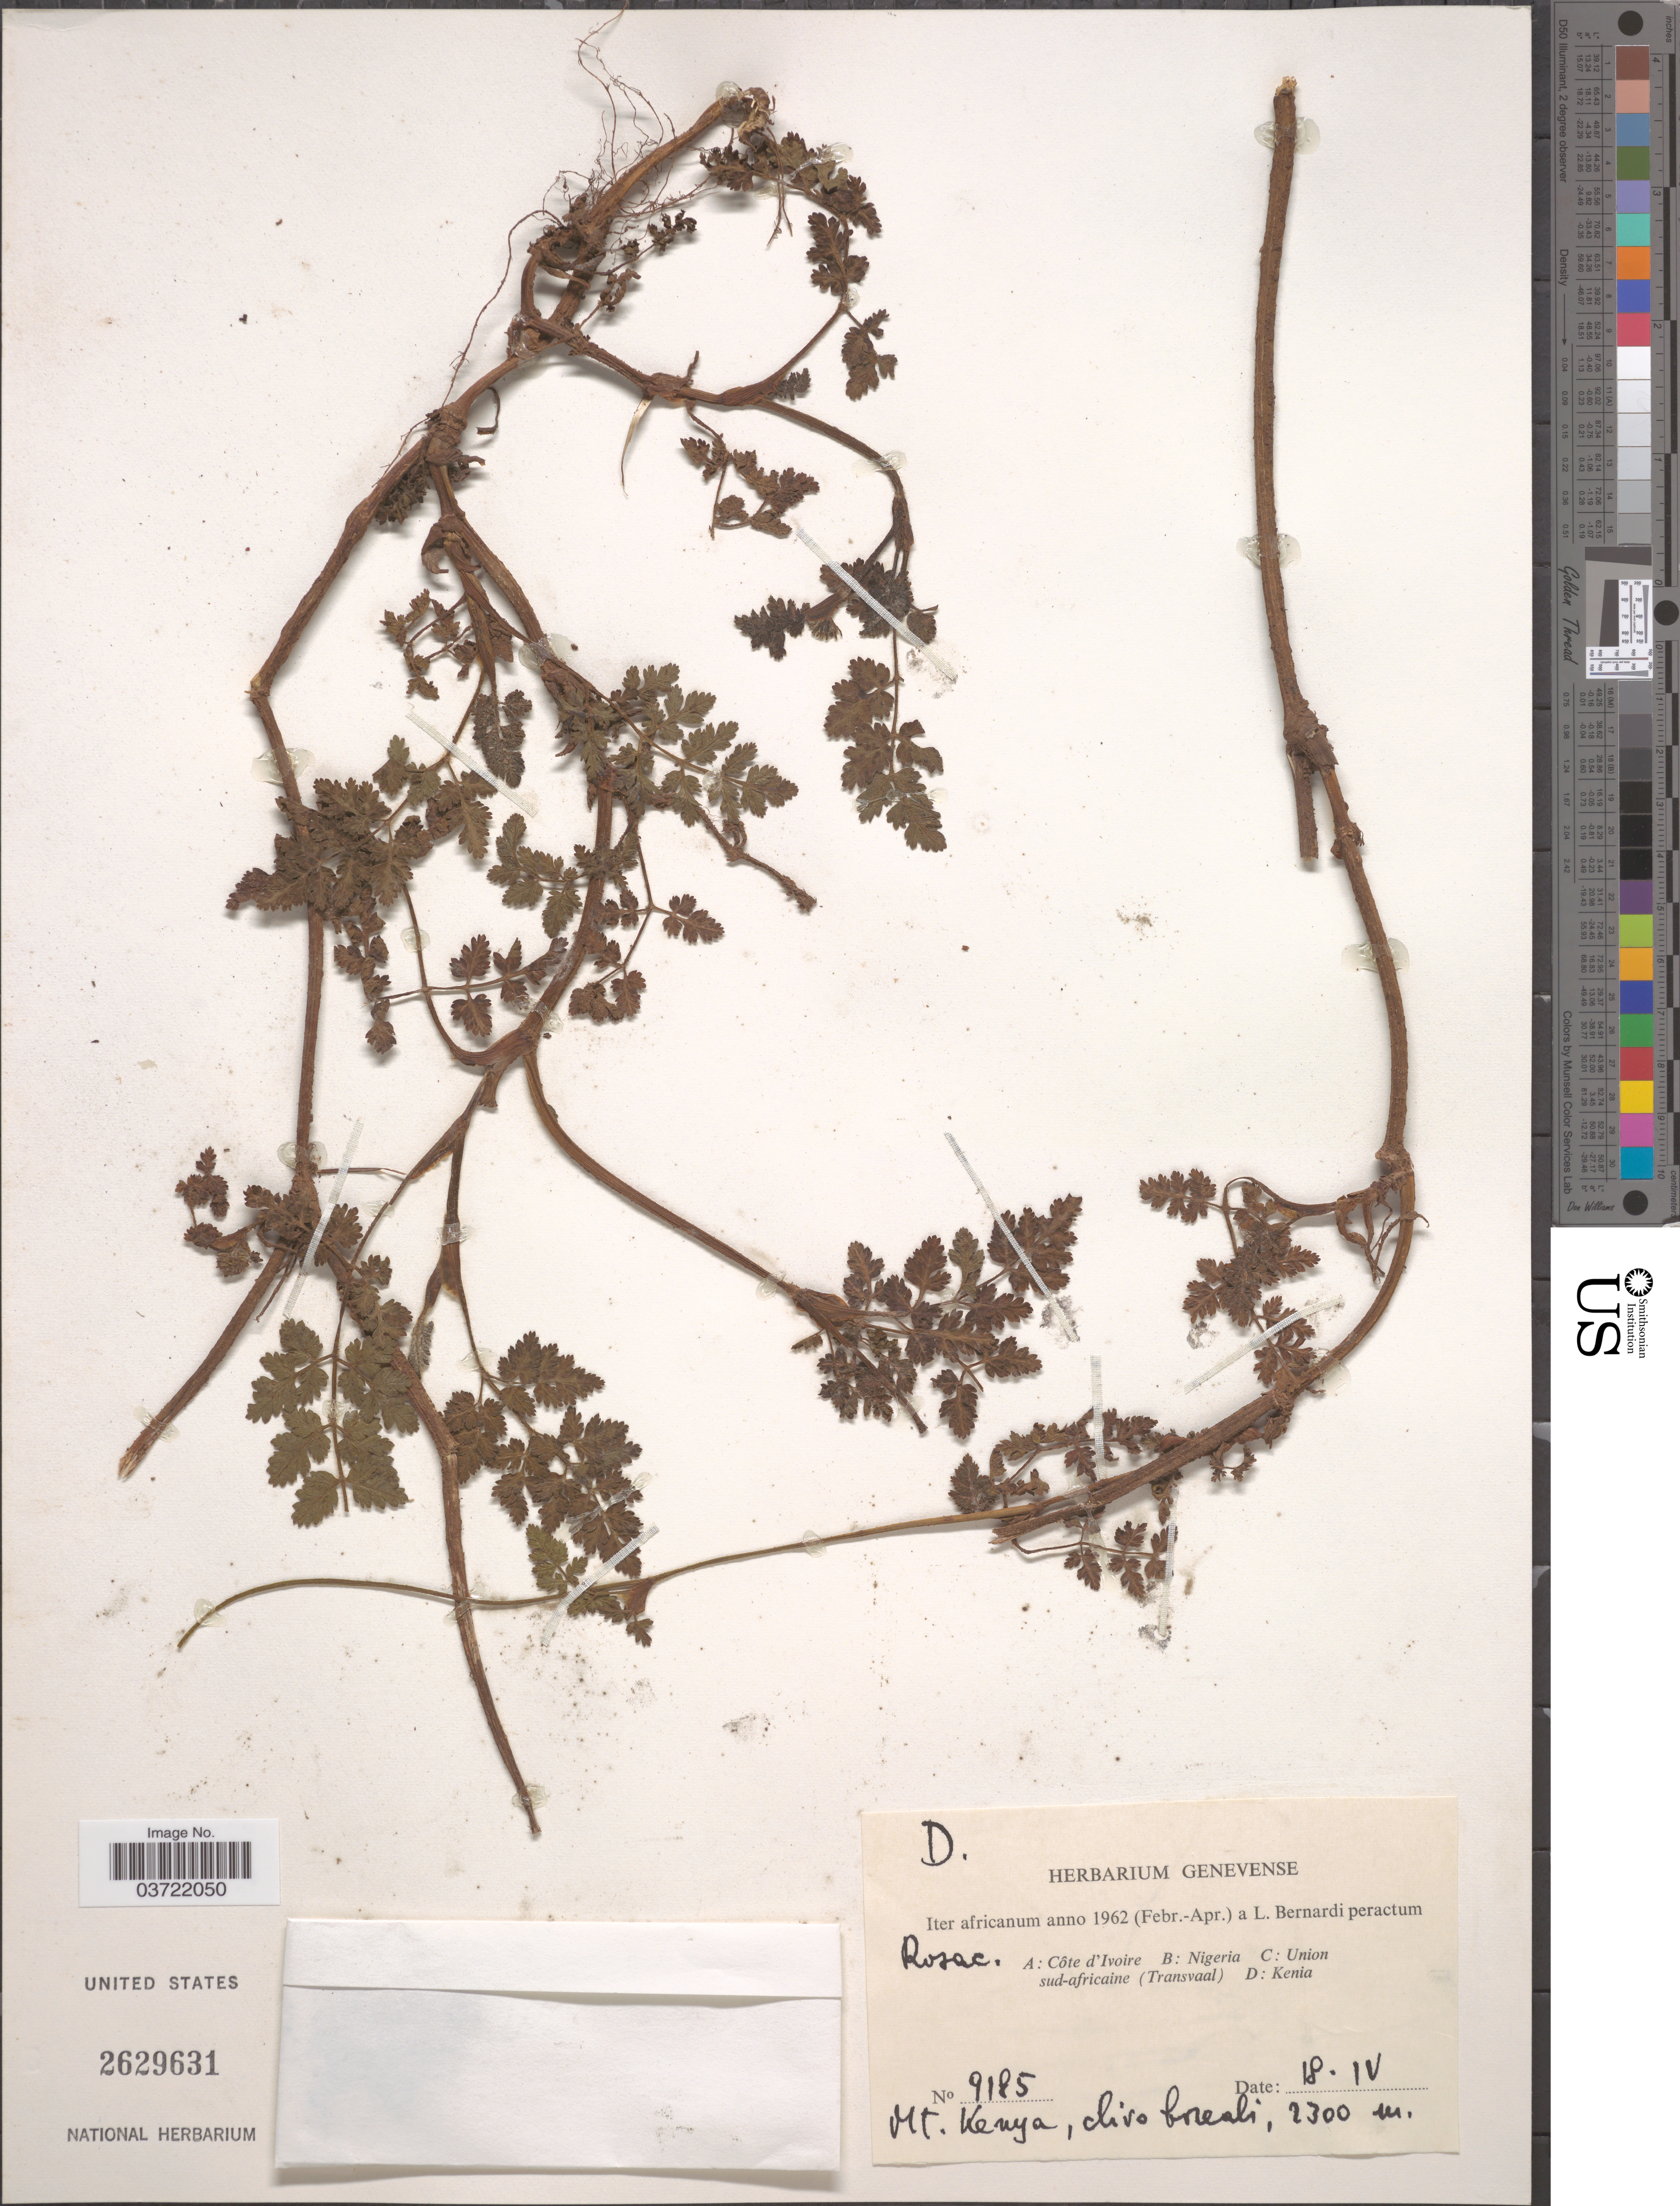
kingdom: Plantae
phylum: Tracheophyta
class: Magnoliopsida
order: Rosales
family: Rosaceae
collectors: L. Bernardi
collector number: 9185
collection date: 1962-04-18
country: Kenya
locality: Kenia. Mt. Kenya, clivo boreali.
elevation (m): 2300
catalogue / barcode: US 2629631